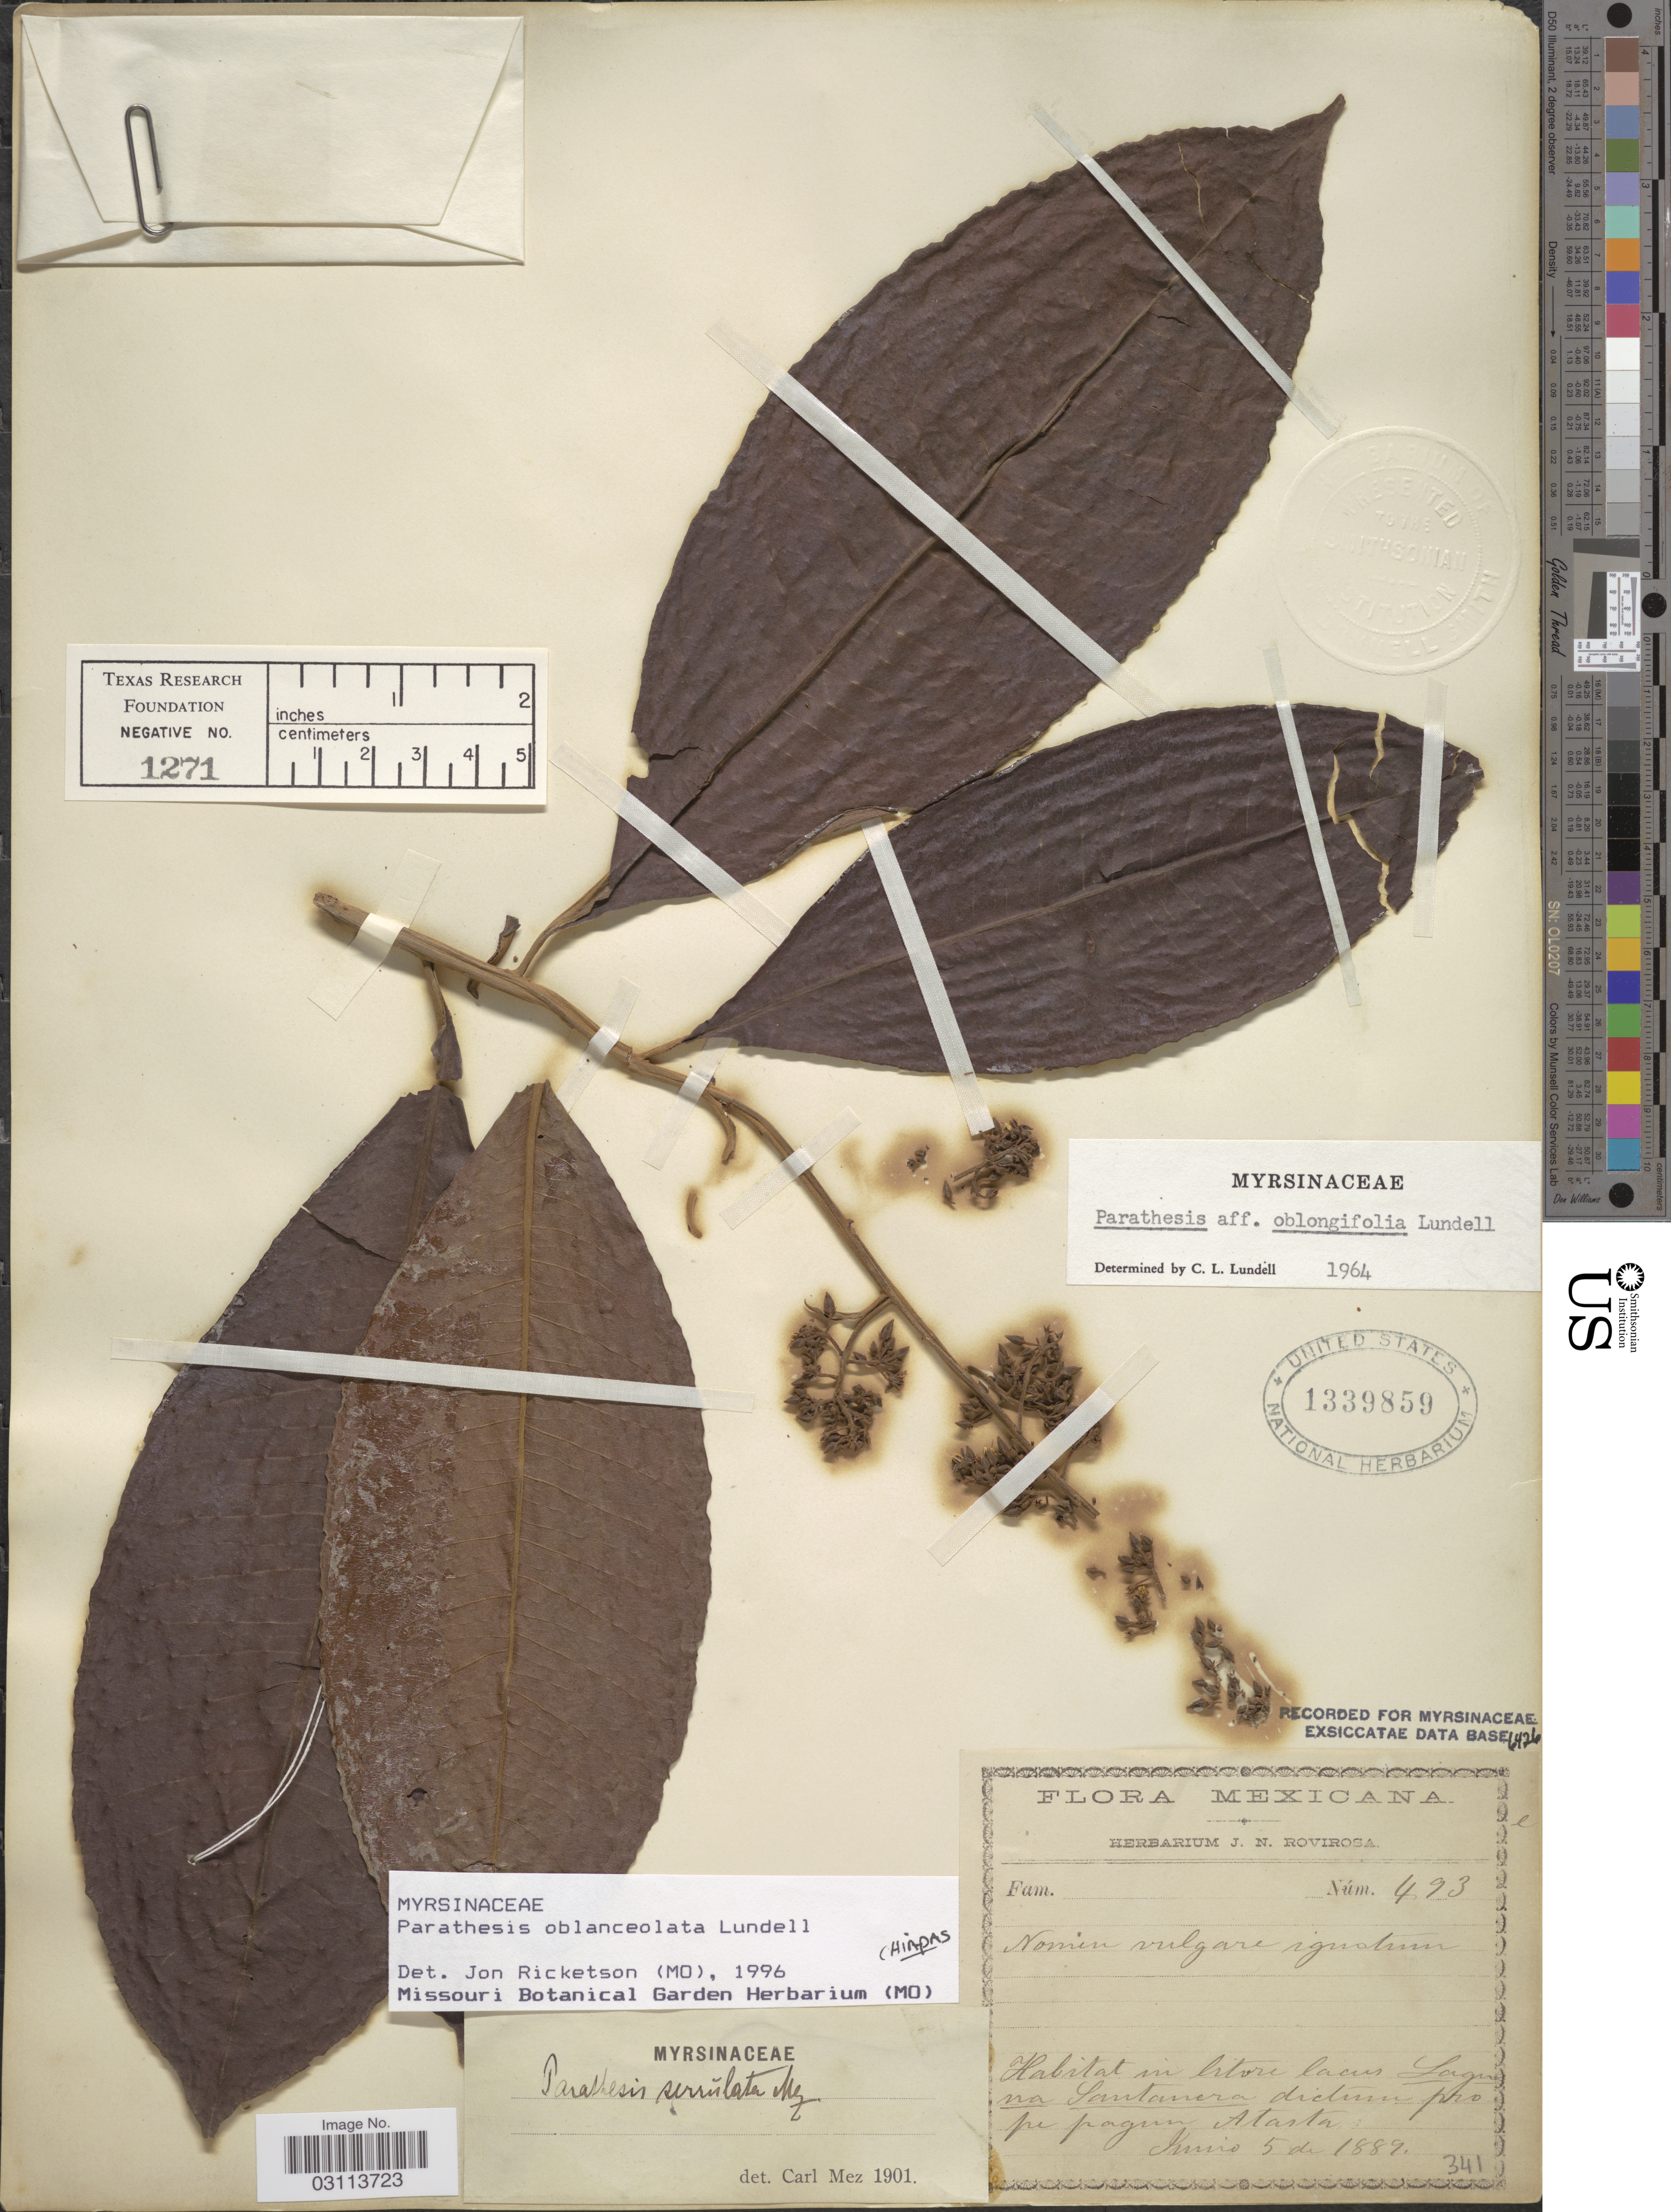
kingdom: Plantae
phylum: Tracheophyta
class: Magnoliopsida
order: Ericales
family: Primulaceae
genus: Parathesis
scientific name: Parathesis oblanceolata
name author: Lundell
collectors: ex herb. J. N. Rovirosa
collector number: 493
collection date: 1889-06-05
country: Mexico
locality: In litore lacus Laguna Santanera dictum prope pagum Atasta.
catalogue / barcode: US 1339859